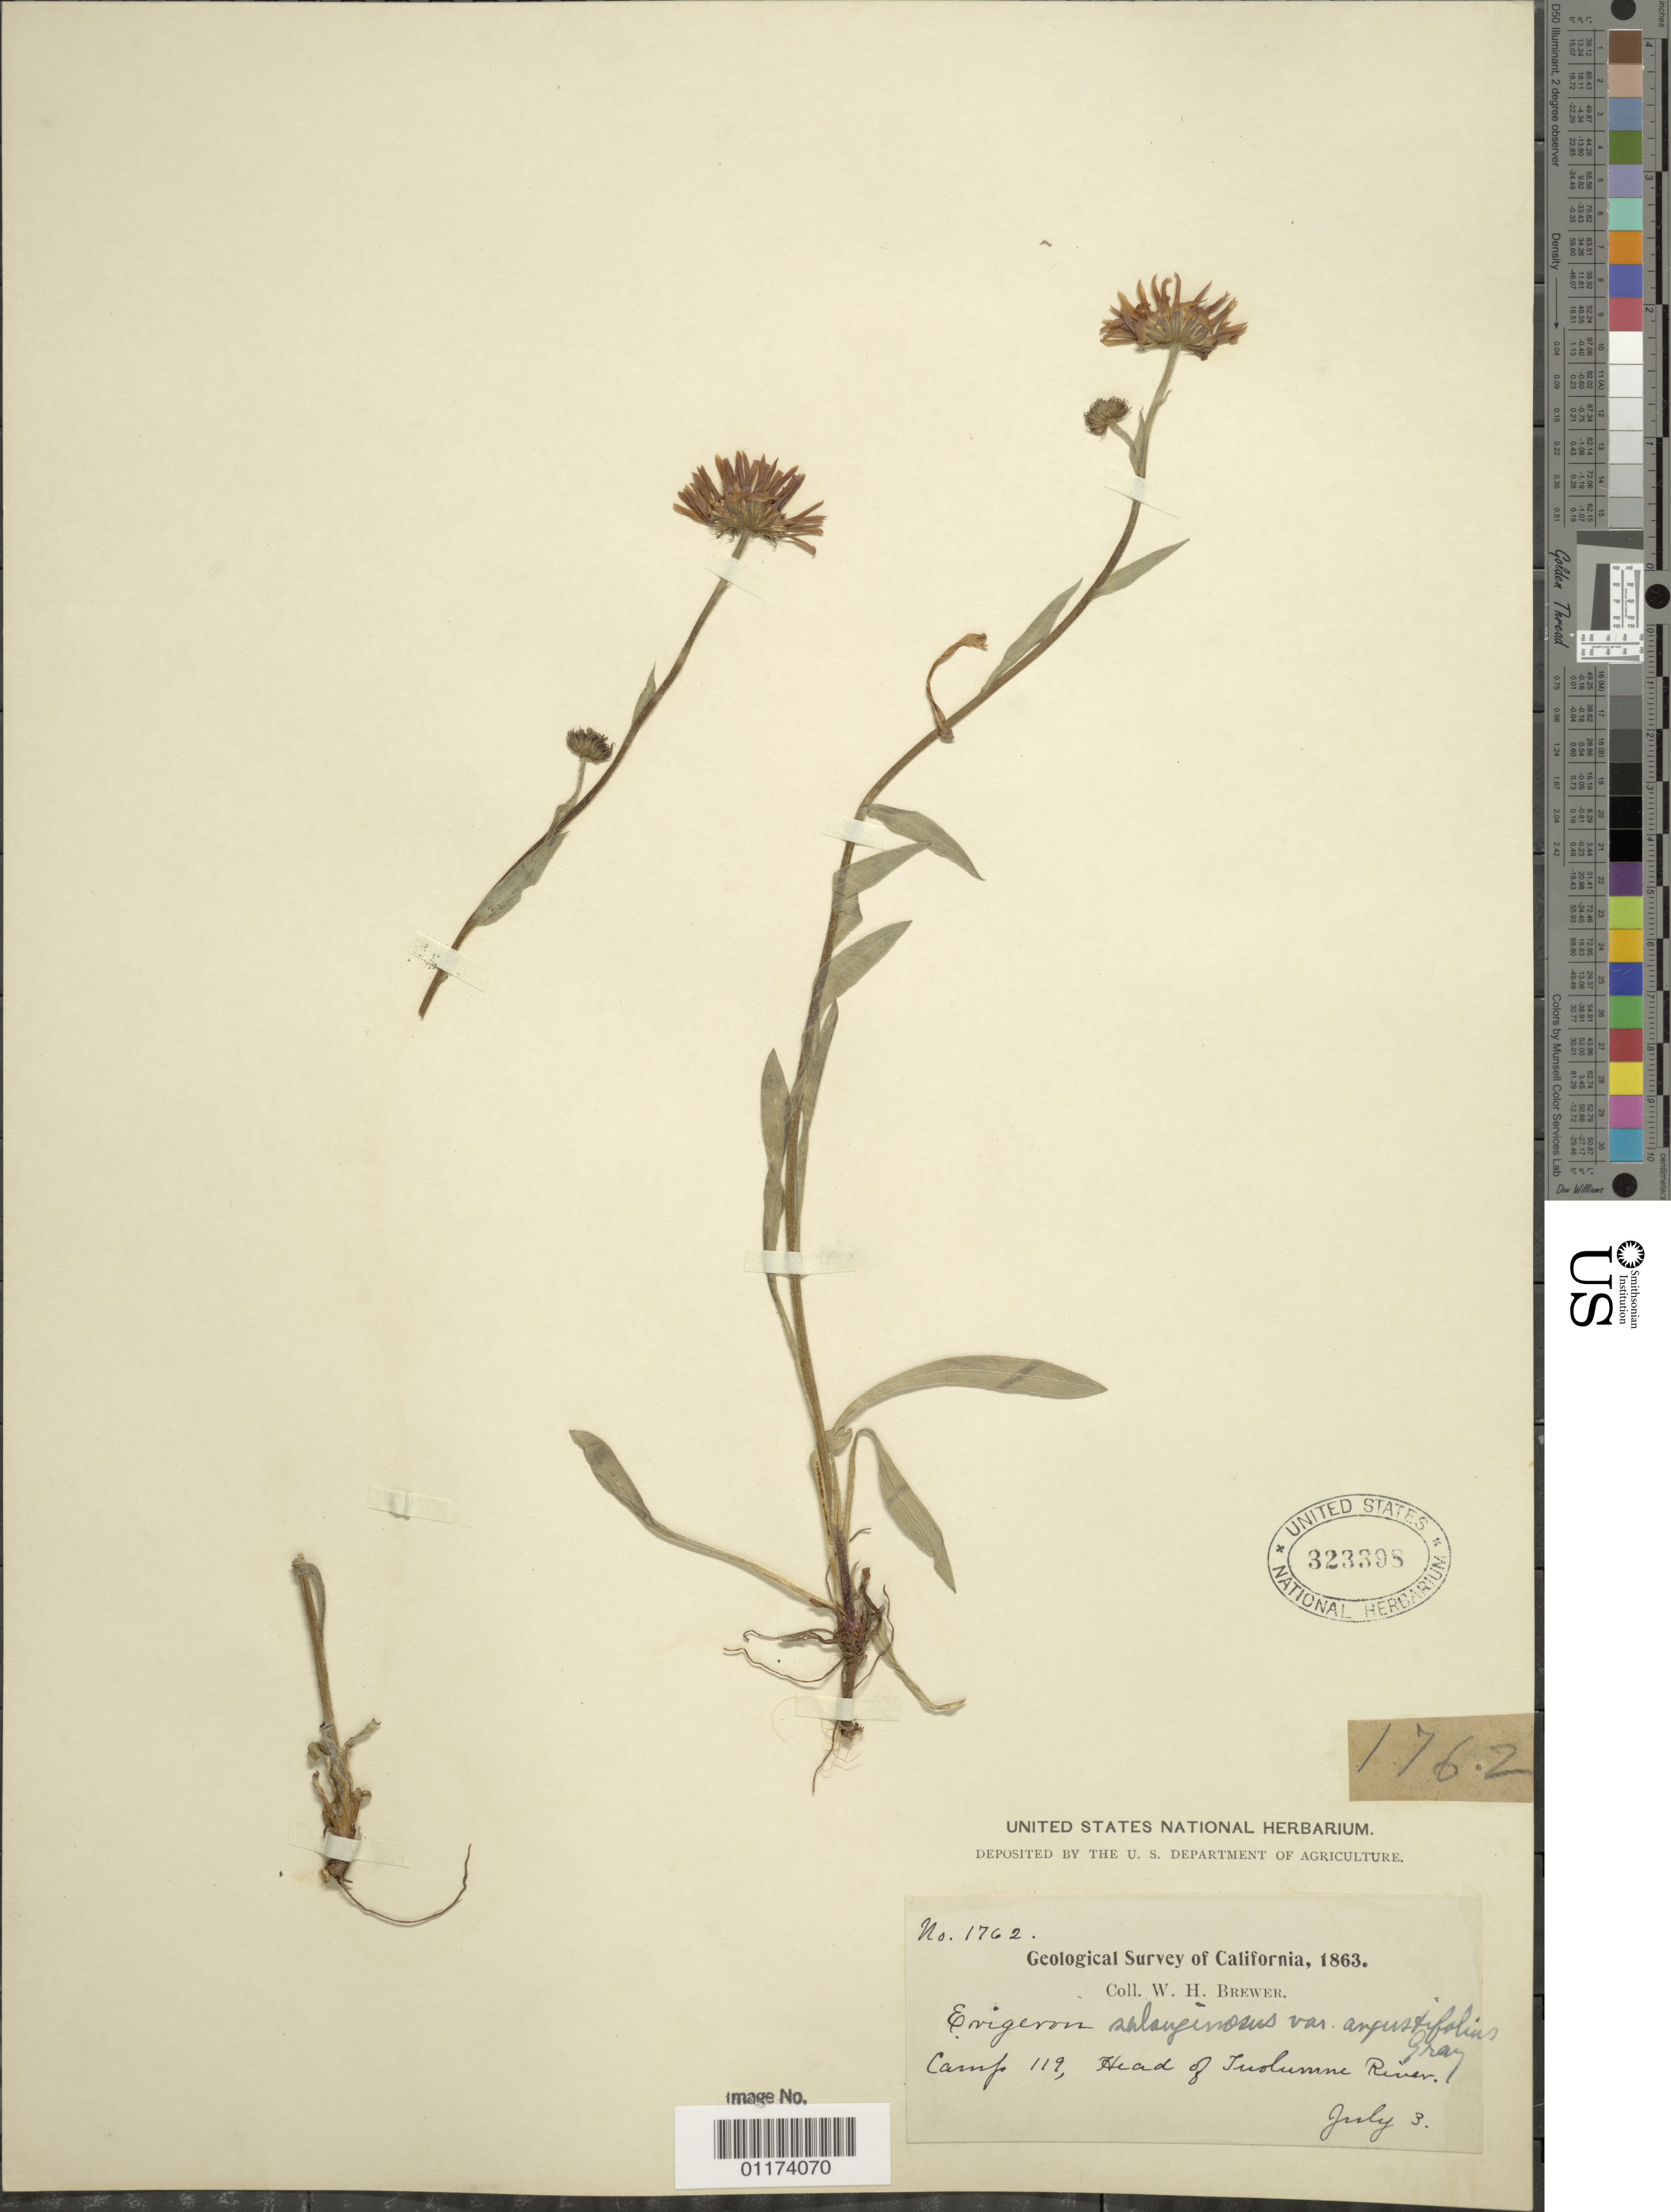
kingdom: Plantae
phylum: Tracheophyta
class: Magnoliopsida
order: Asterales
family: Asteraceae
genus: Erigeron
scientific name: Erigeron salsuginosus var. angustifolius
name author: A. Gray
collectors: W. H. Brewer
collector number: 1762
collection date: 1863-07-03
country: United States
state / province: California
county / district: Tuolumne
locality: Camp 119, Head of Tuolumne River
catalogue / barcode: US 323398